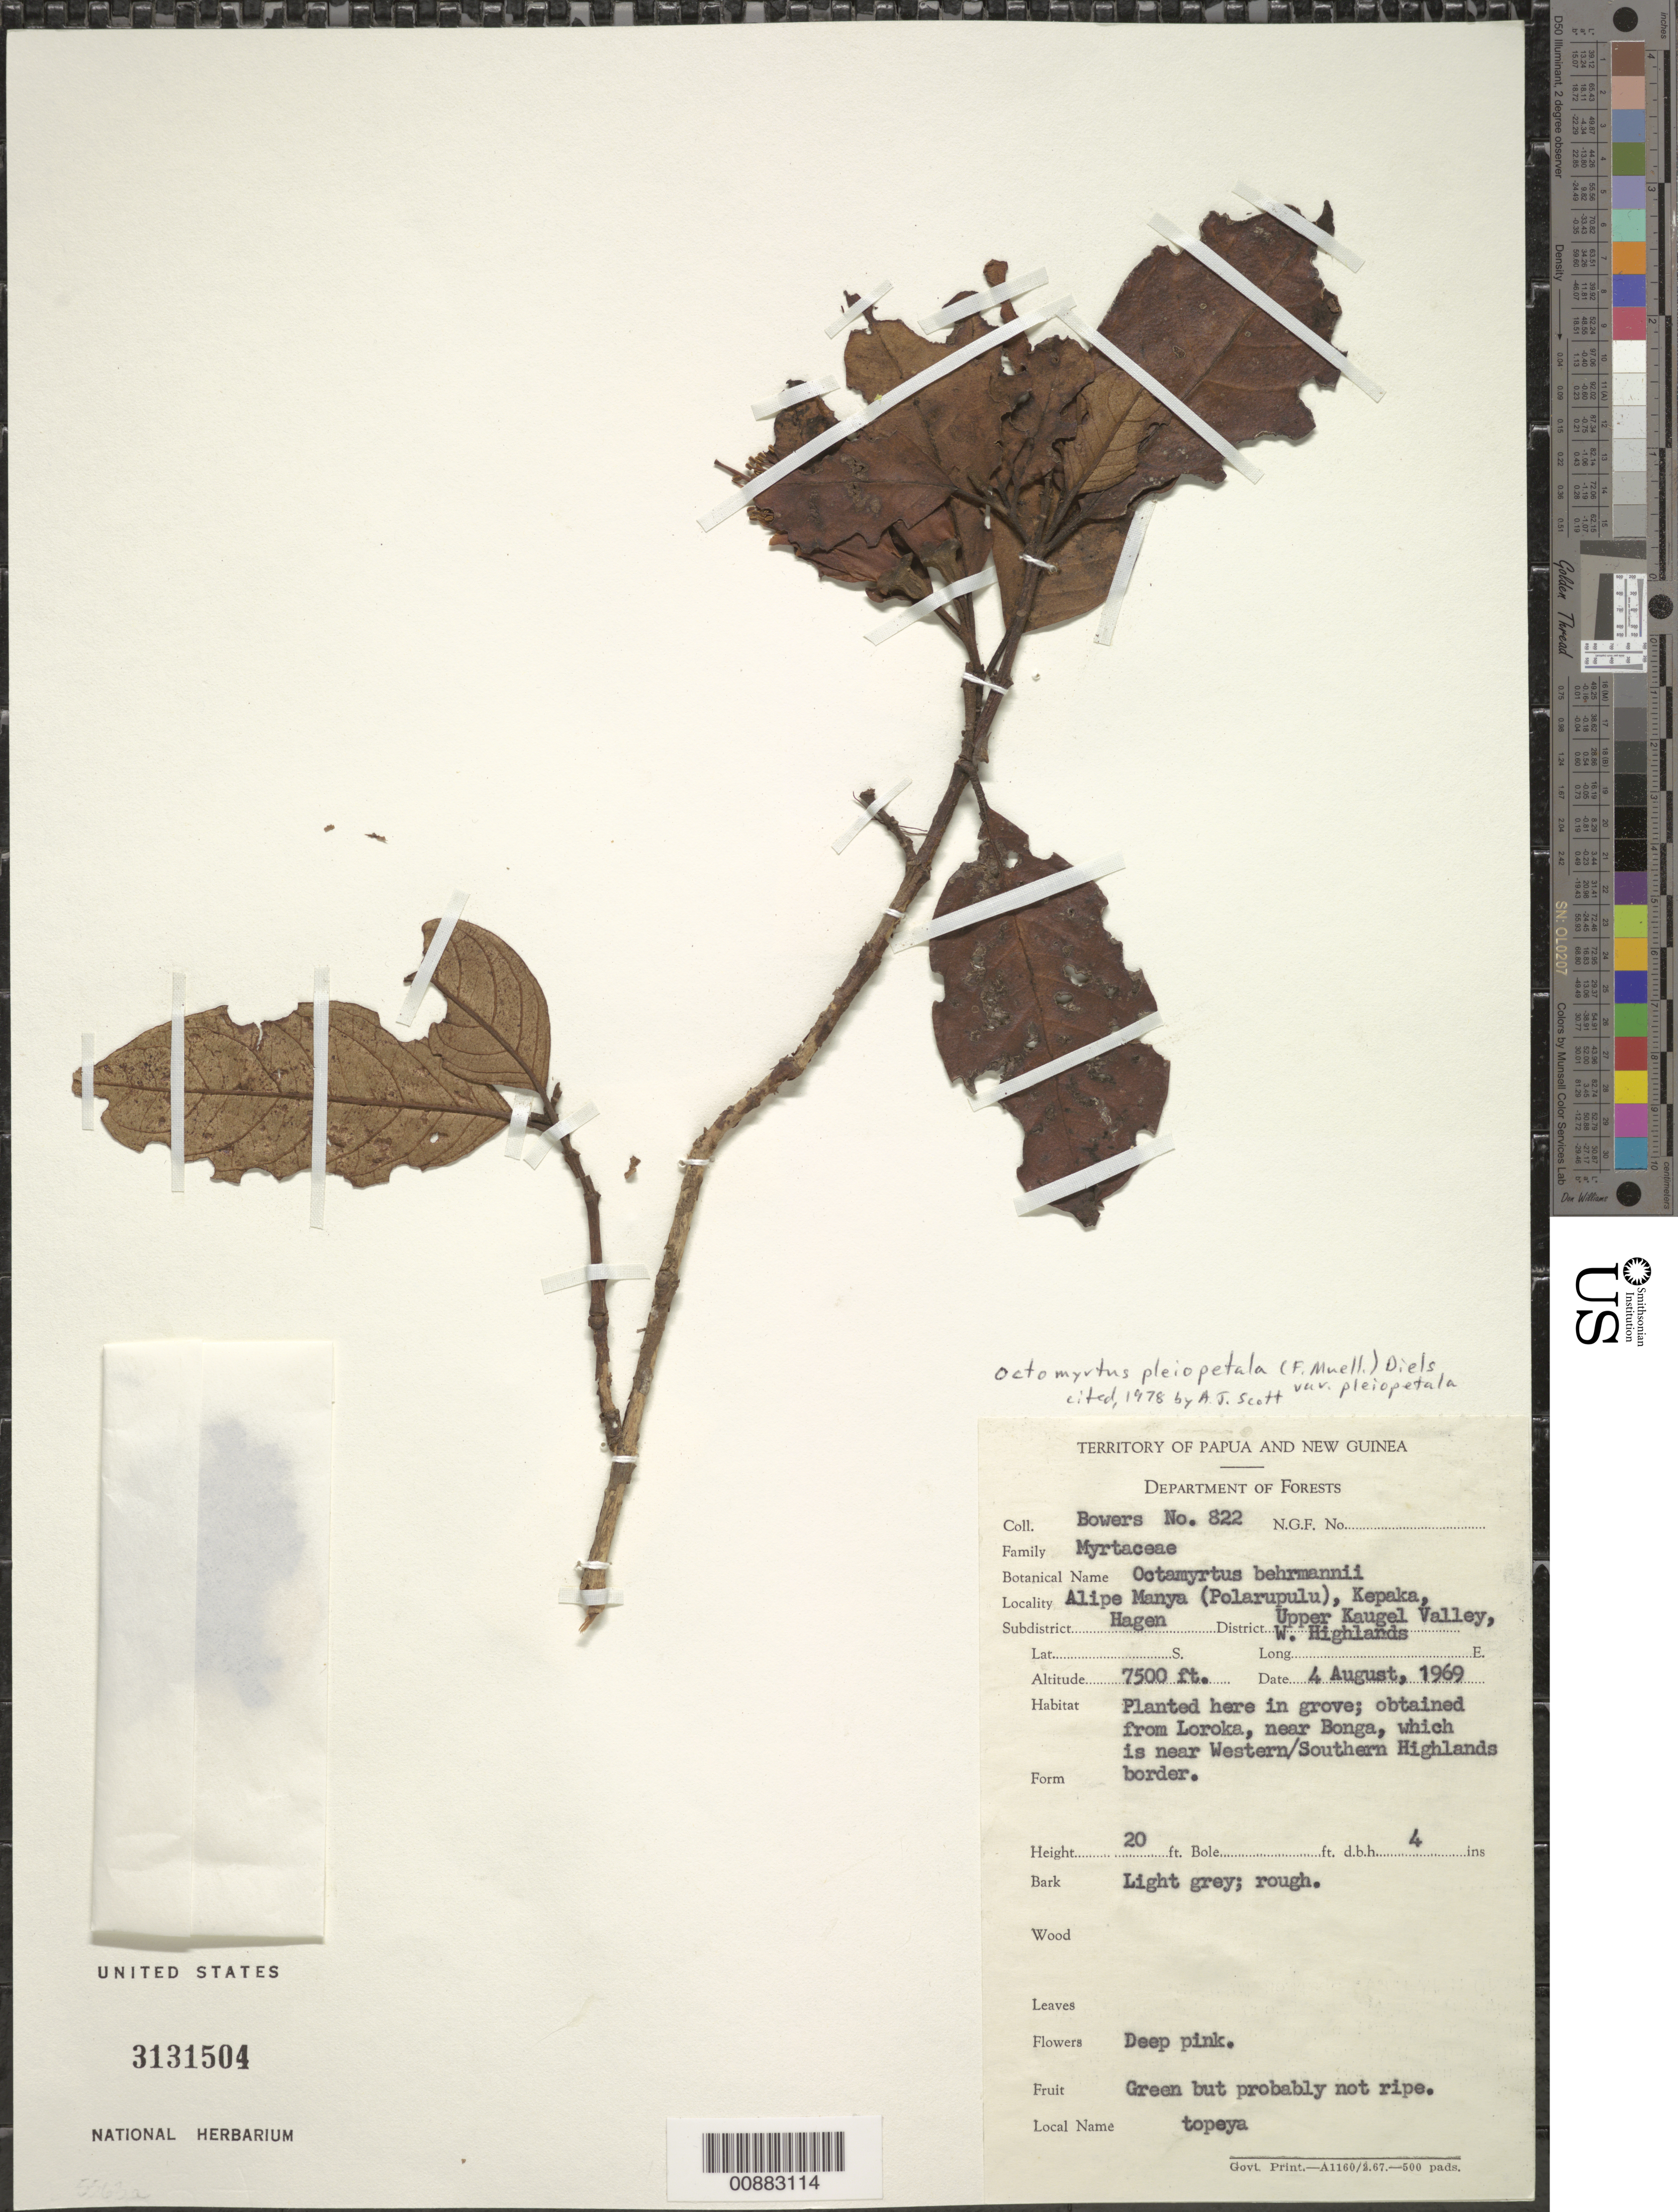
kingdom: Plantae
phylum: Tracheophyta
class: Magnoliopsida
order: Myrtales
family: Myrtaceae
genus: Octamyrtus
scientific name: Octamyrtus behrmannii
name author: Diels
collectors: N. Bowers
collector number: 822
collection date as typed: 04 Aug 1969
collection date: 1969-08-04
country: Papua New Guinea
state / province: Western Highlands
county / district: Mount Hagen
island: New Guinea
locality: Alipe Manya (Polarupulu), Kepaka, subdistrict Hagen. District Upper Kaugel Valley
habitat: planted here in grove; obtained from Loroka, near Bonga, which is near Western/Southern Highlands border.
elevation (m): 2286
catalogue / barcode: US 3131504